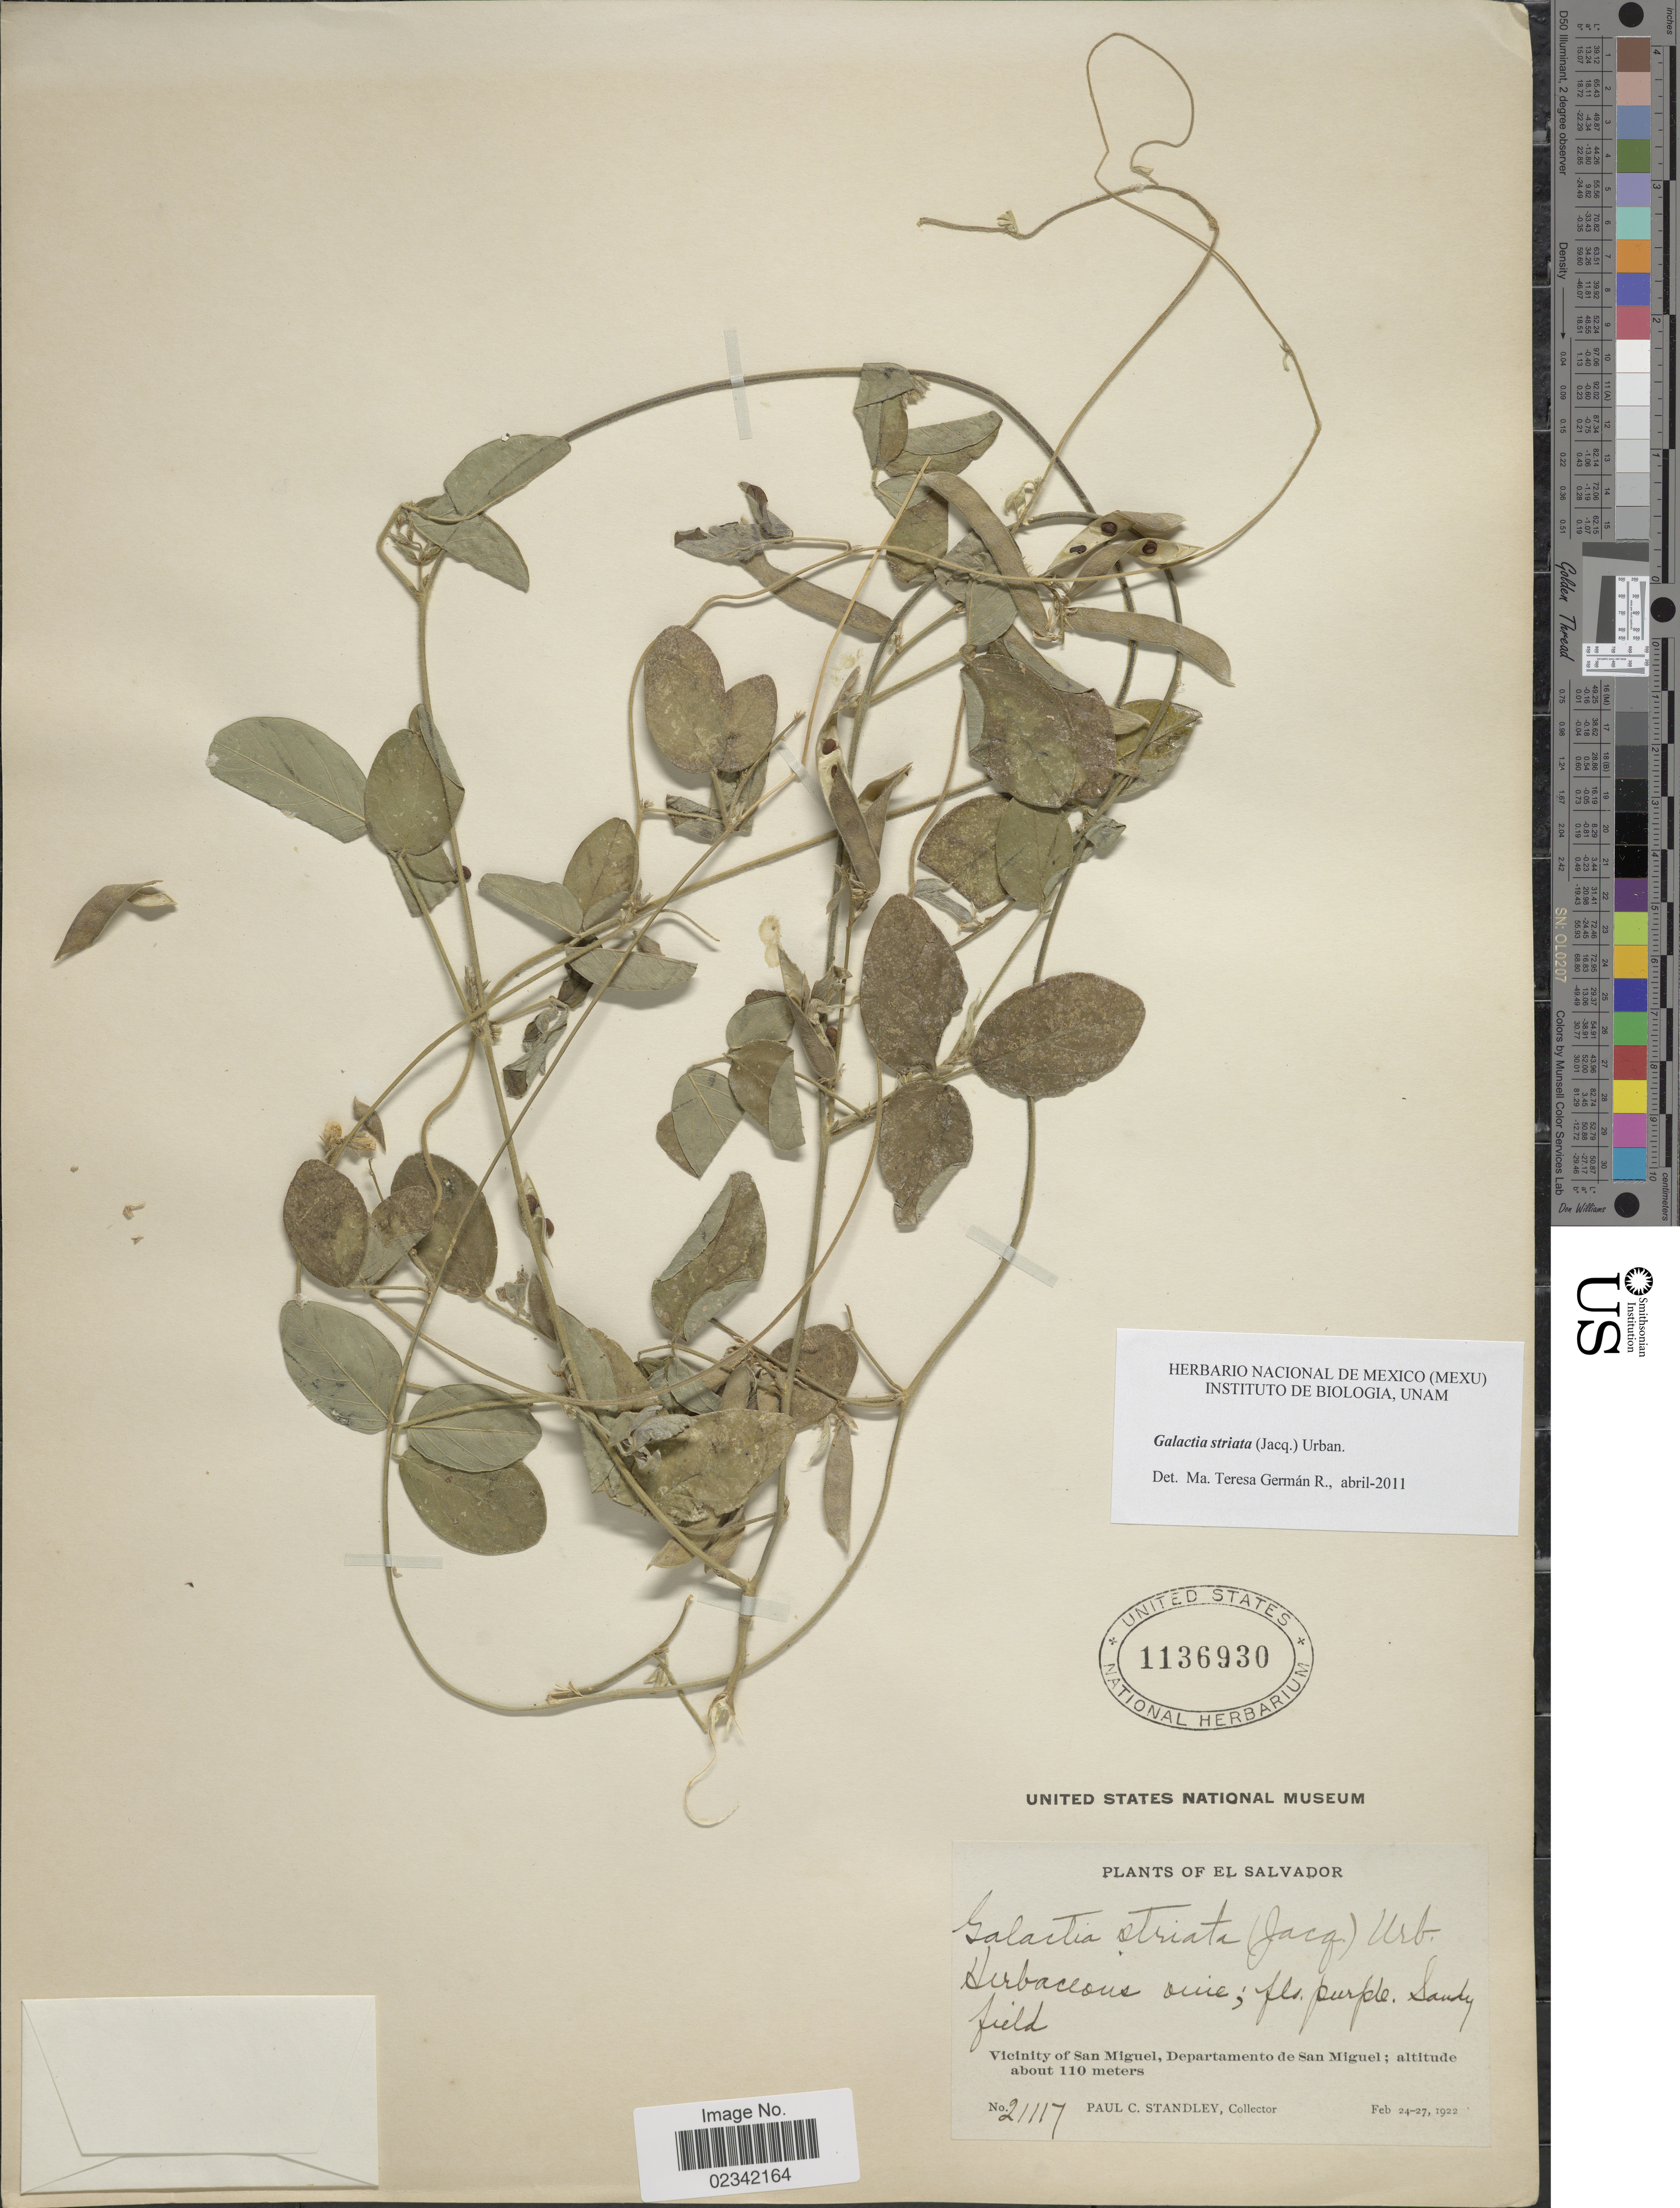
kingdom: Plantae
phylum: Tracheophyta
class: Magnoliopsida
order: Fabales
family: Fabaceae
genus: Galactia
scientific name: Galactia striata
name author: (Jacq.) Urb.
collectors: P. C. Standley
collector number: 21117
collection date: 1922-02-24/1922-02-27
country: El Salvador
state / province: San Miguel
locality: Vicinity of San Miguel, Departamento de San Miguel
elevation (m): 110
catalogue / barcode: US 1136930